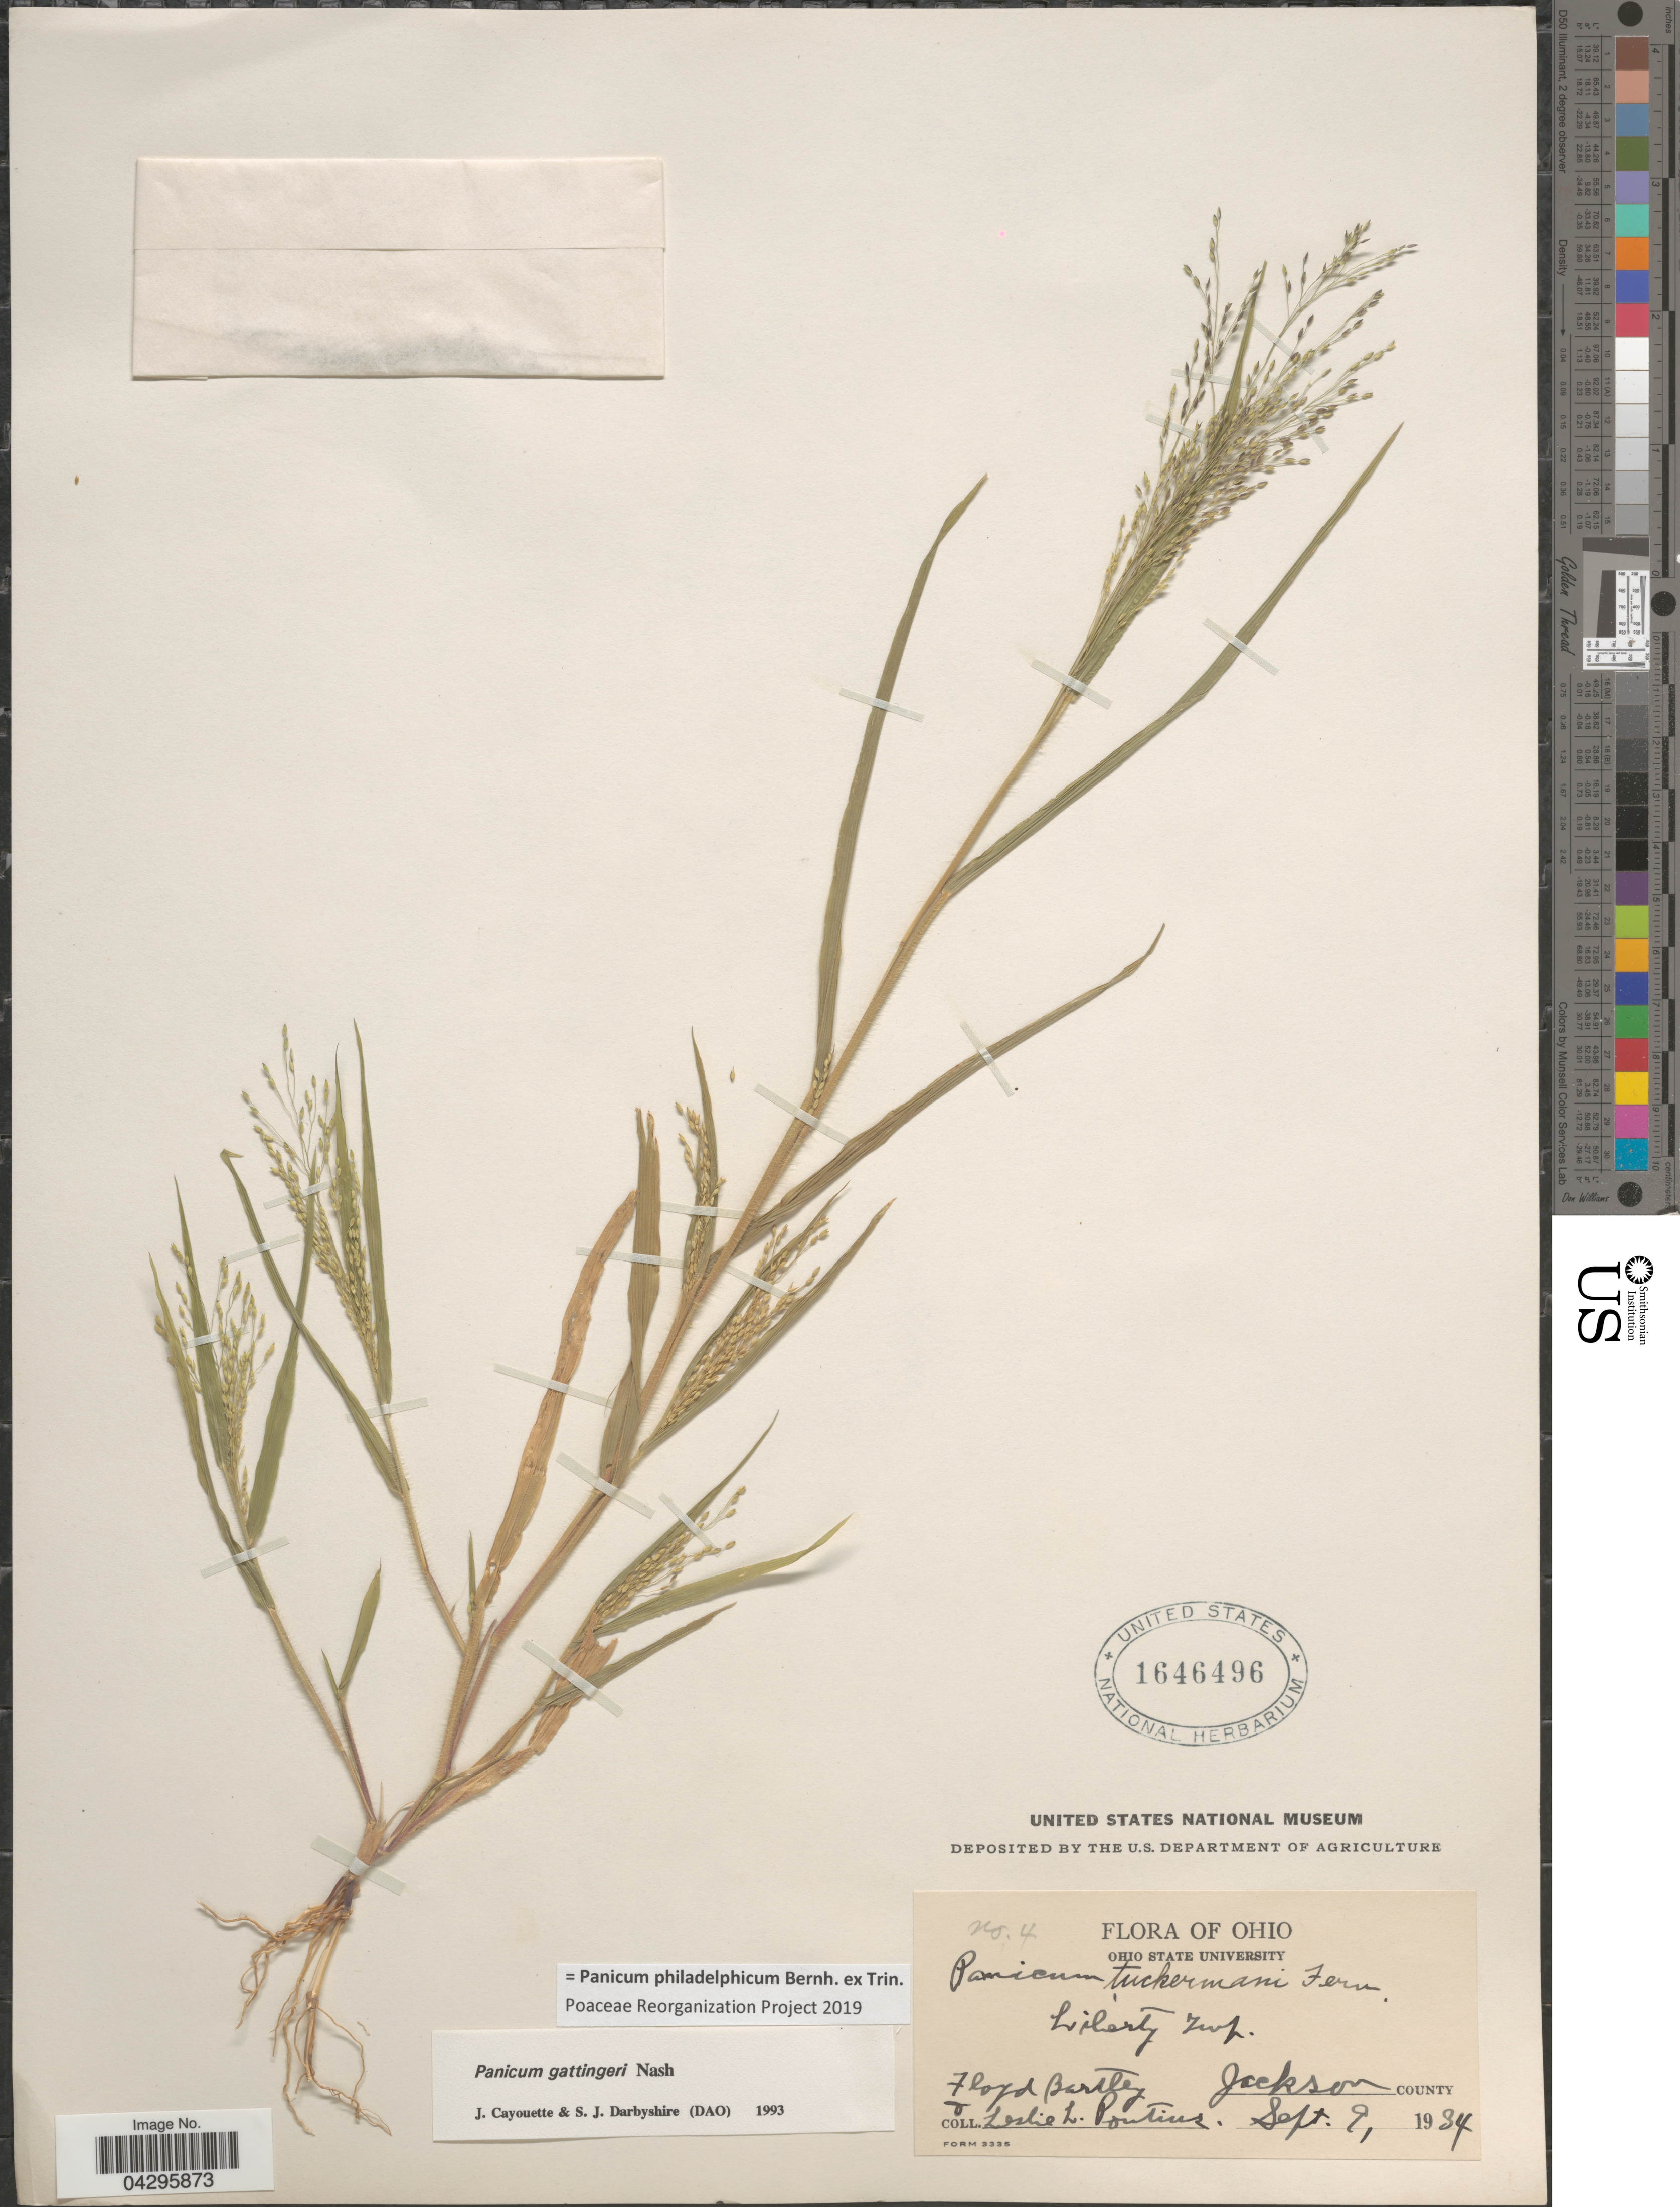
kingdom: Plantae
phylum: Tracheophyta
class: Liliopsida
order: Poales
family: Poaceae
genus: Panicum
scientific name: Panicum philadelphicum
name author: Bernh. ex Trin.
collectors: F. Bartley & L. Pontius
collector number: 4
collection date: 1934-09-09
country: United States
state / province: Ohio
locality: Liberty Twp. Jackson County.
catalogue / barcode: US 1646496